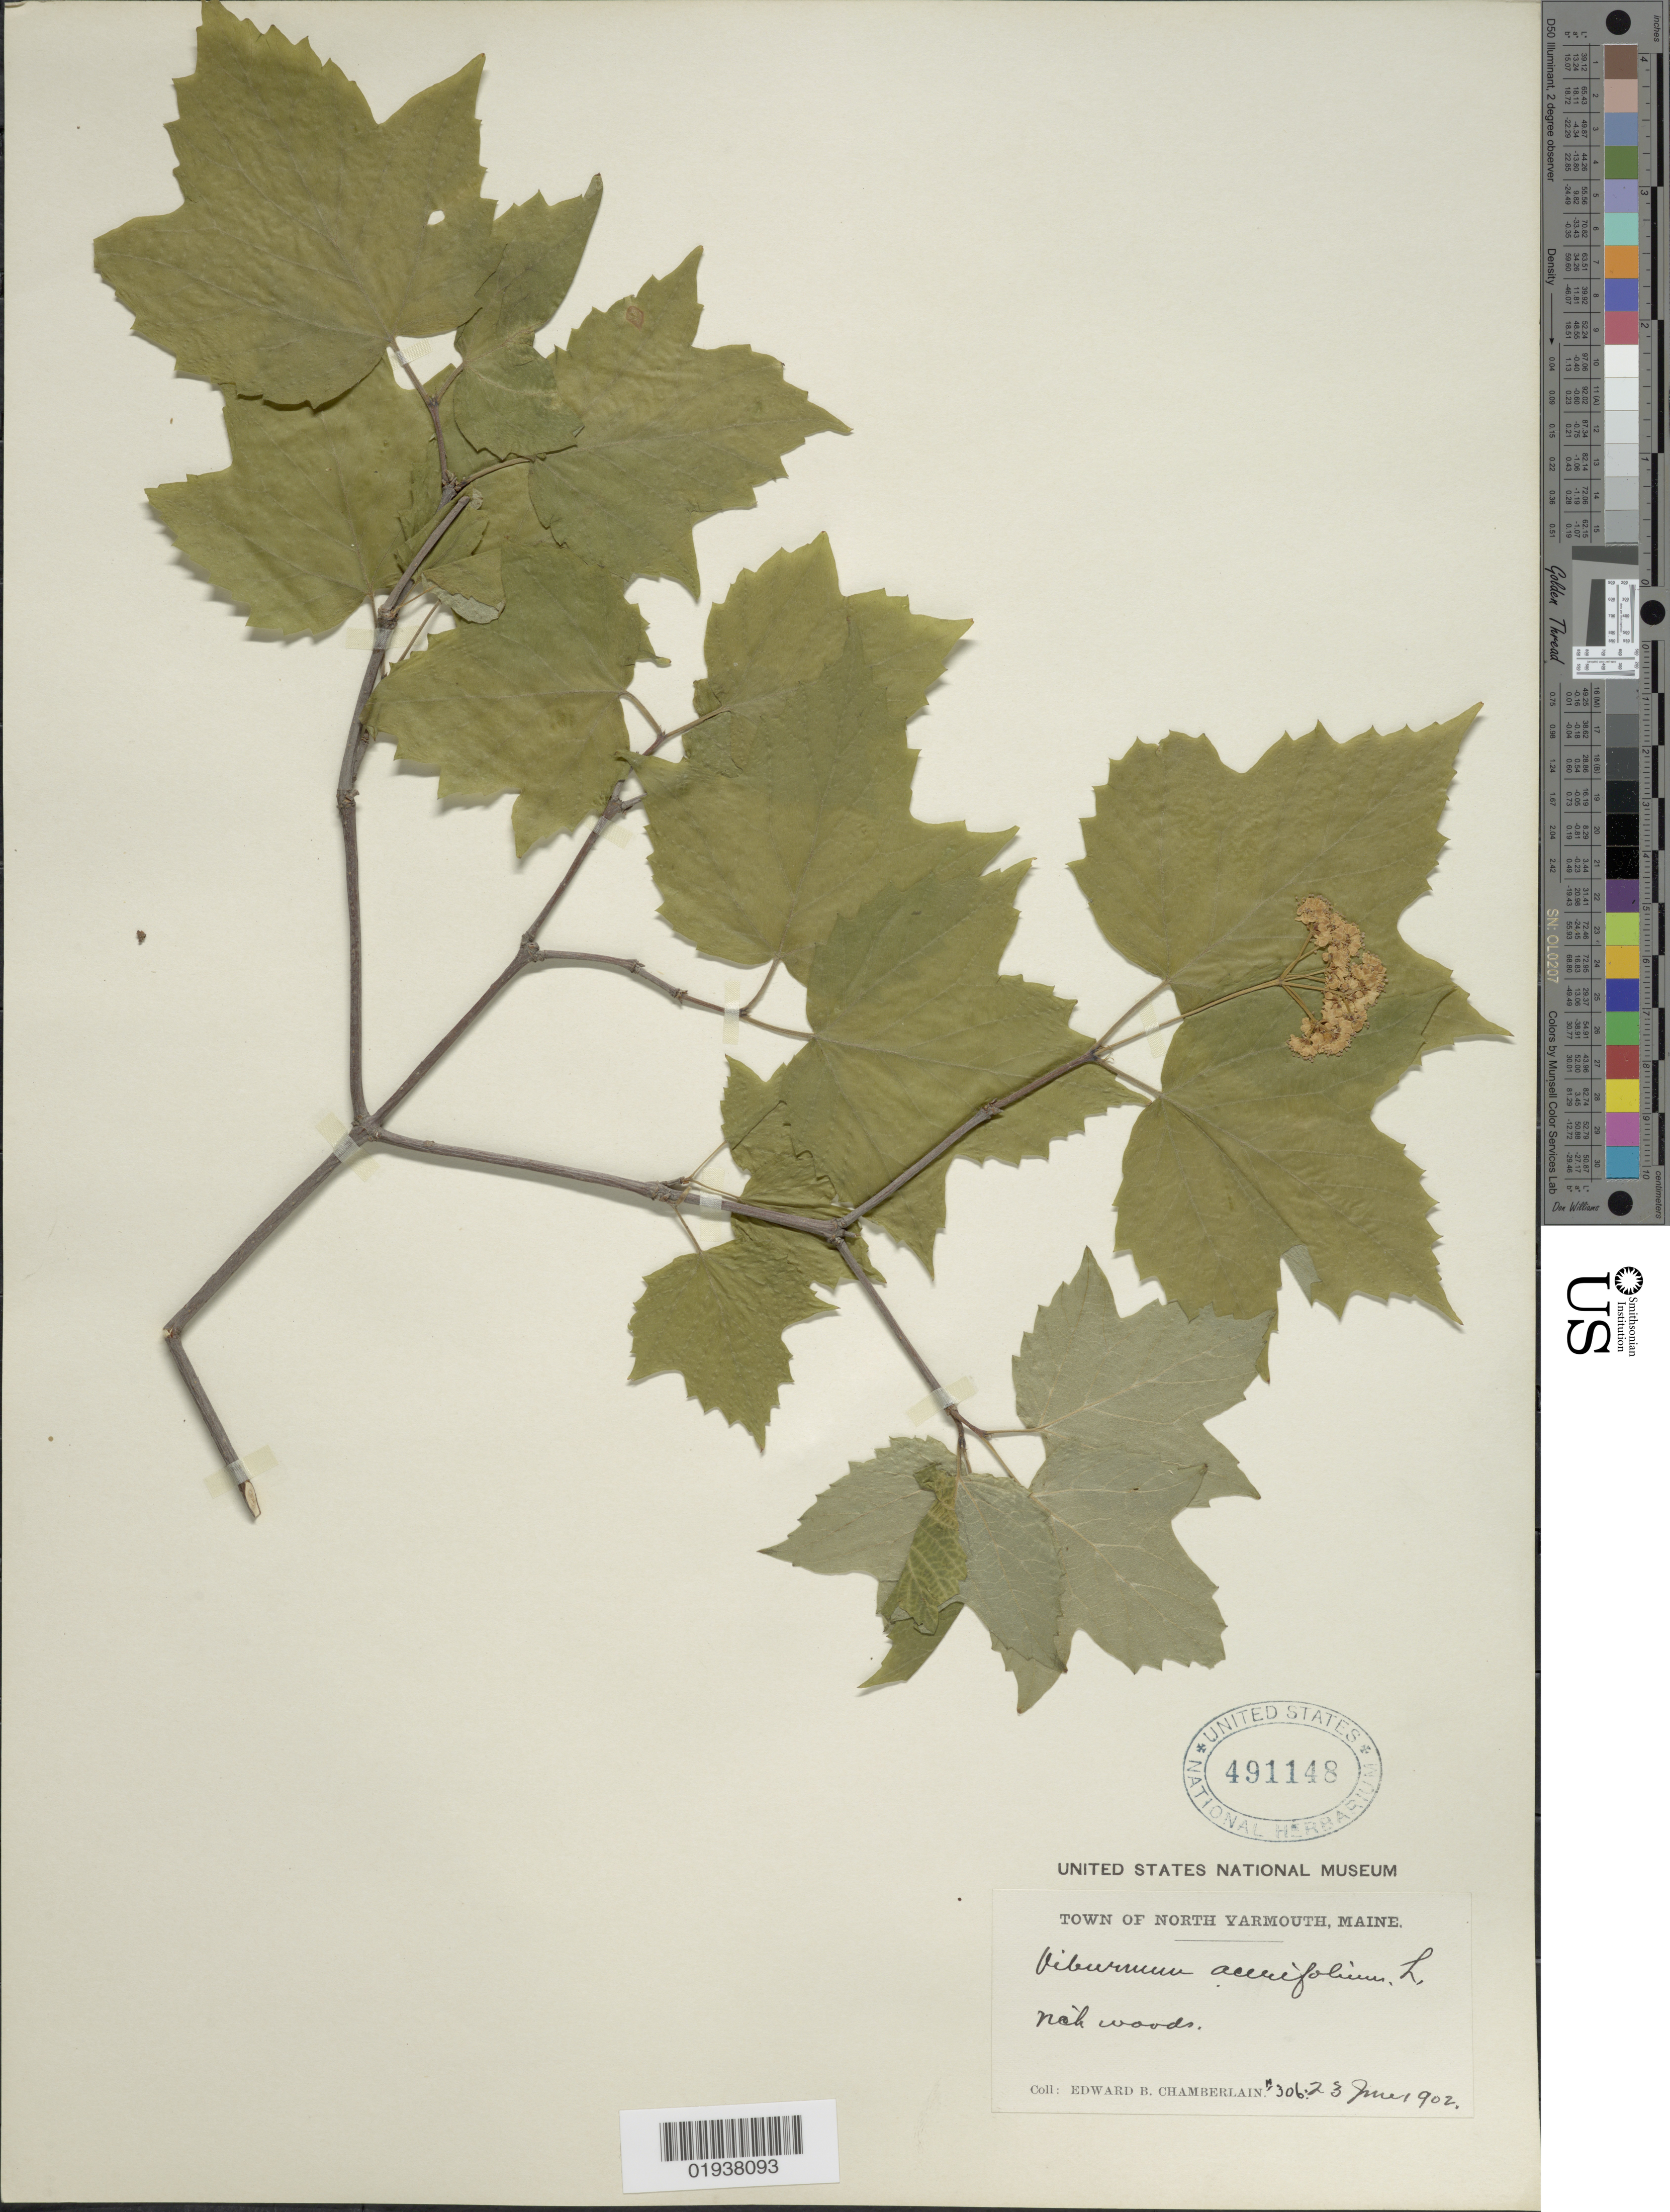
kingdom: Plantae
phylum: Tracheophyta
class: Magnoliopsida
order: Dipsacales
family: Viburnaceae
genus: Viburnum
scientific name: Viburnum acerifolium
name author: L.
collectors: E. Chamberlain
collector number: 306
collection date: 1902-06-23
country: United States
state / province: Maine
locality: Town of North Yarmouth. Rich woods.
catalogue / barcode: US 491148